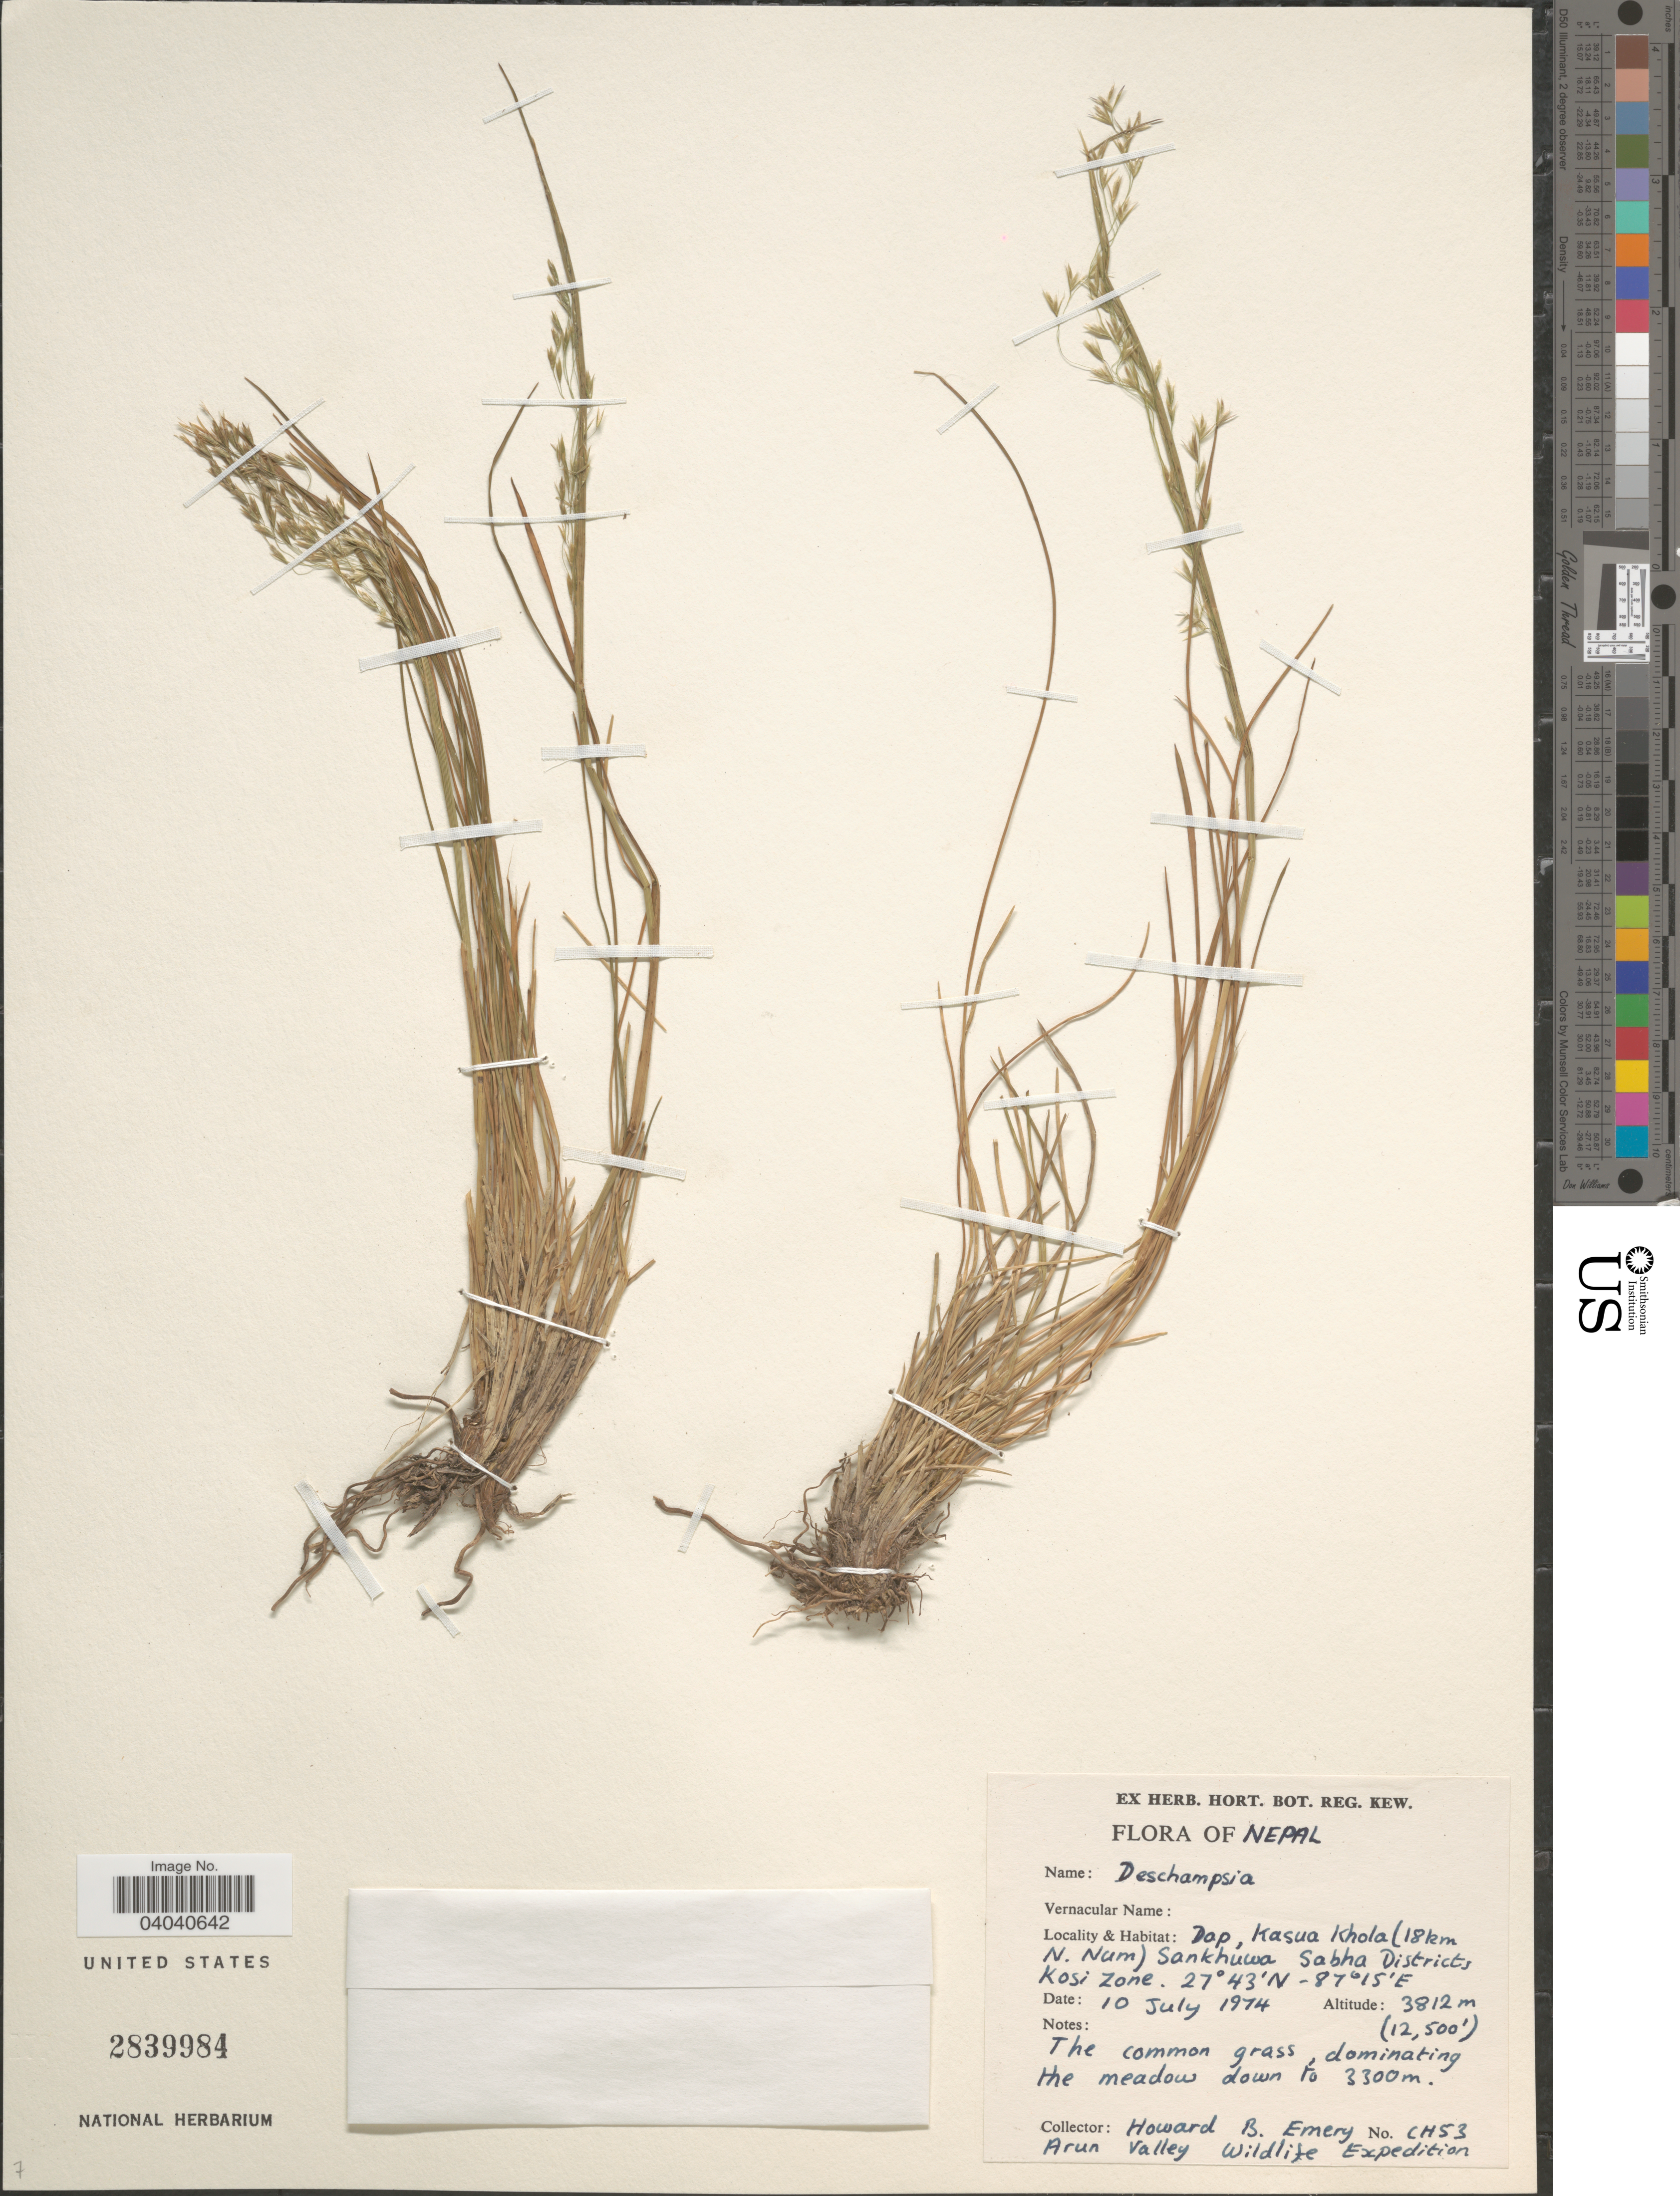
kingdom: Plantae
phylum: Tracheophyta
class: Liliopsida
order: Poales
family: Poaceae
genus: Deschampsia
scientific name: Deschampsia sp.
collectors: H. B. Emery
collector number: CH53*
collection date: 1974-07-10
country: Nepal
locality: Dap, Kasua Khola (18km N. Num) Sankhuwa Sabha Districts. Kosi Zone.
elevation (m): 3812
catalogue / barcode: US 2839984